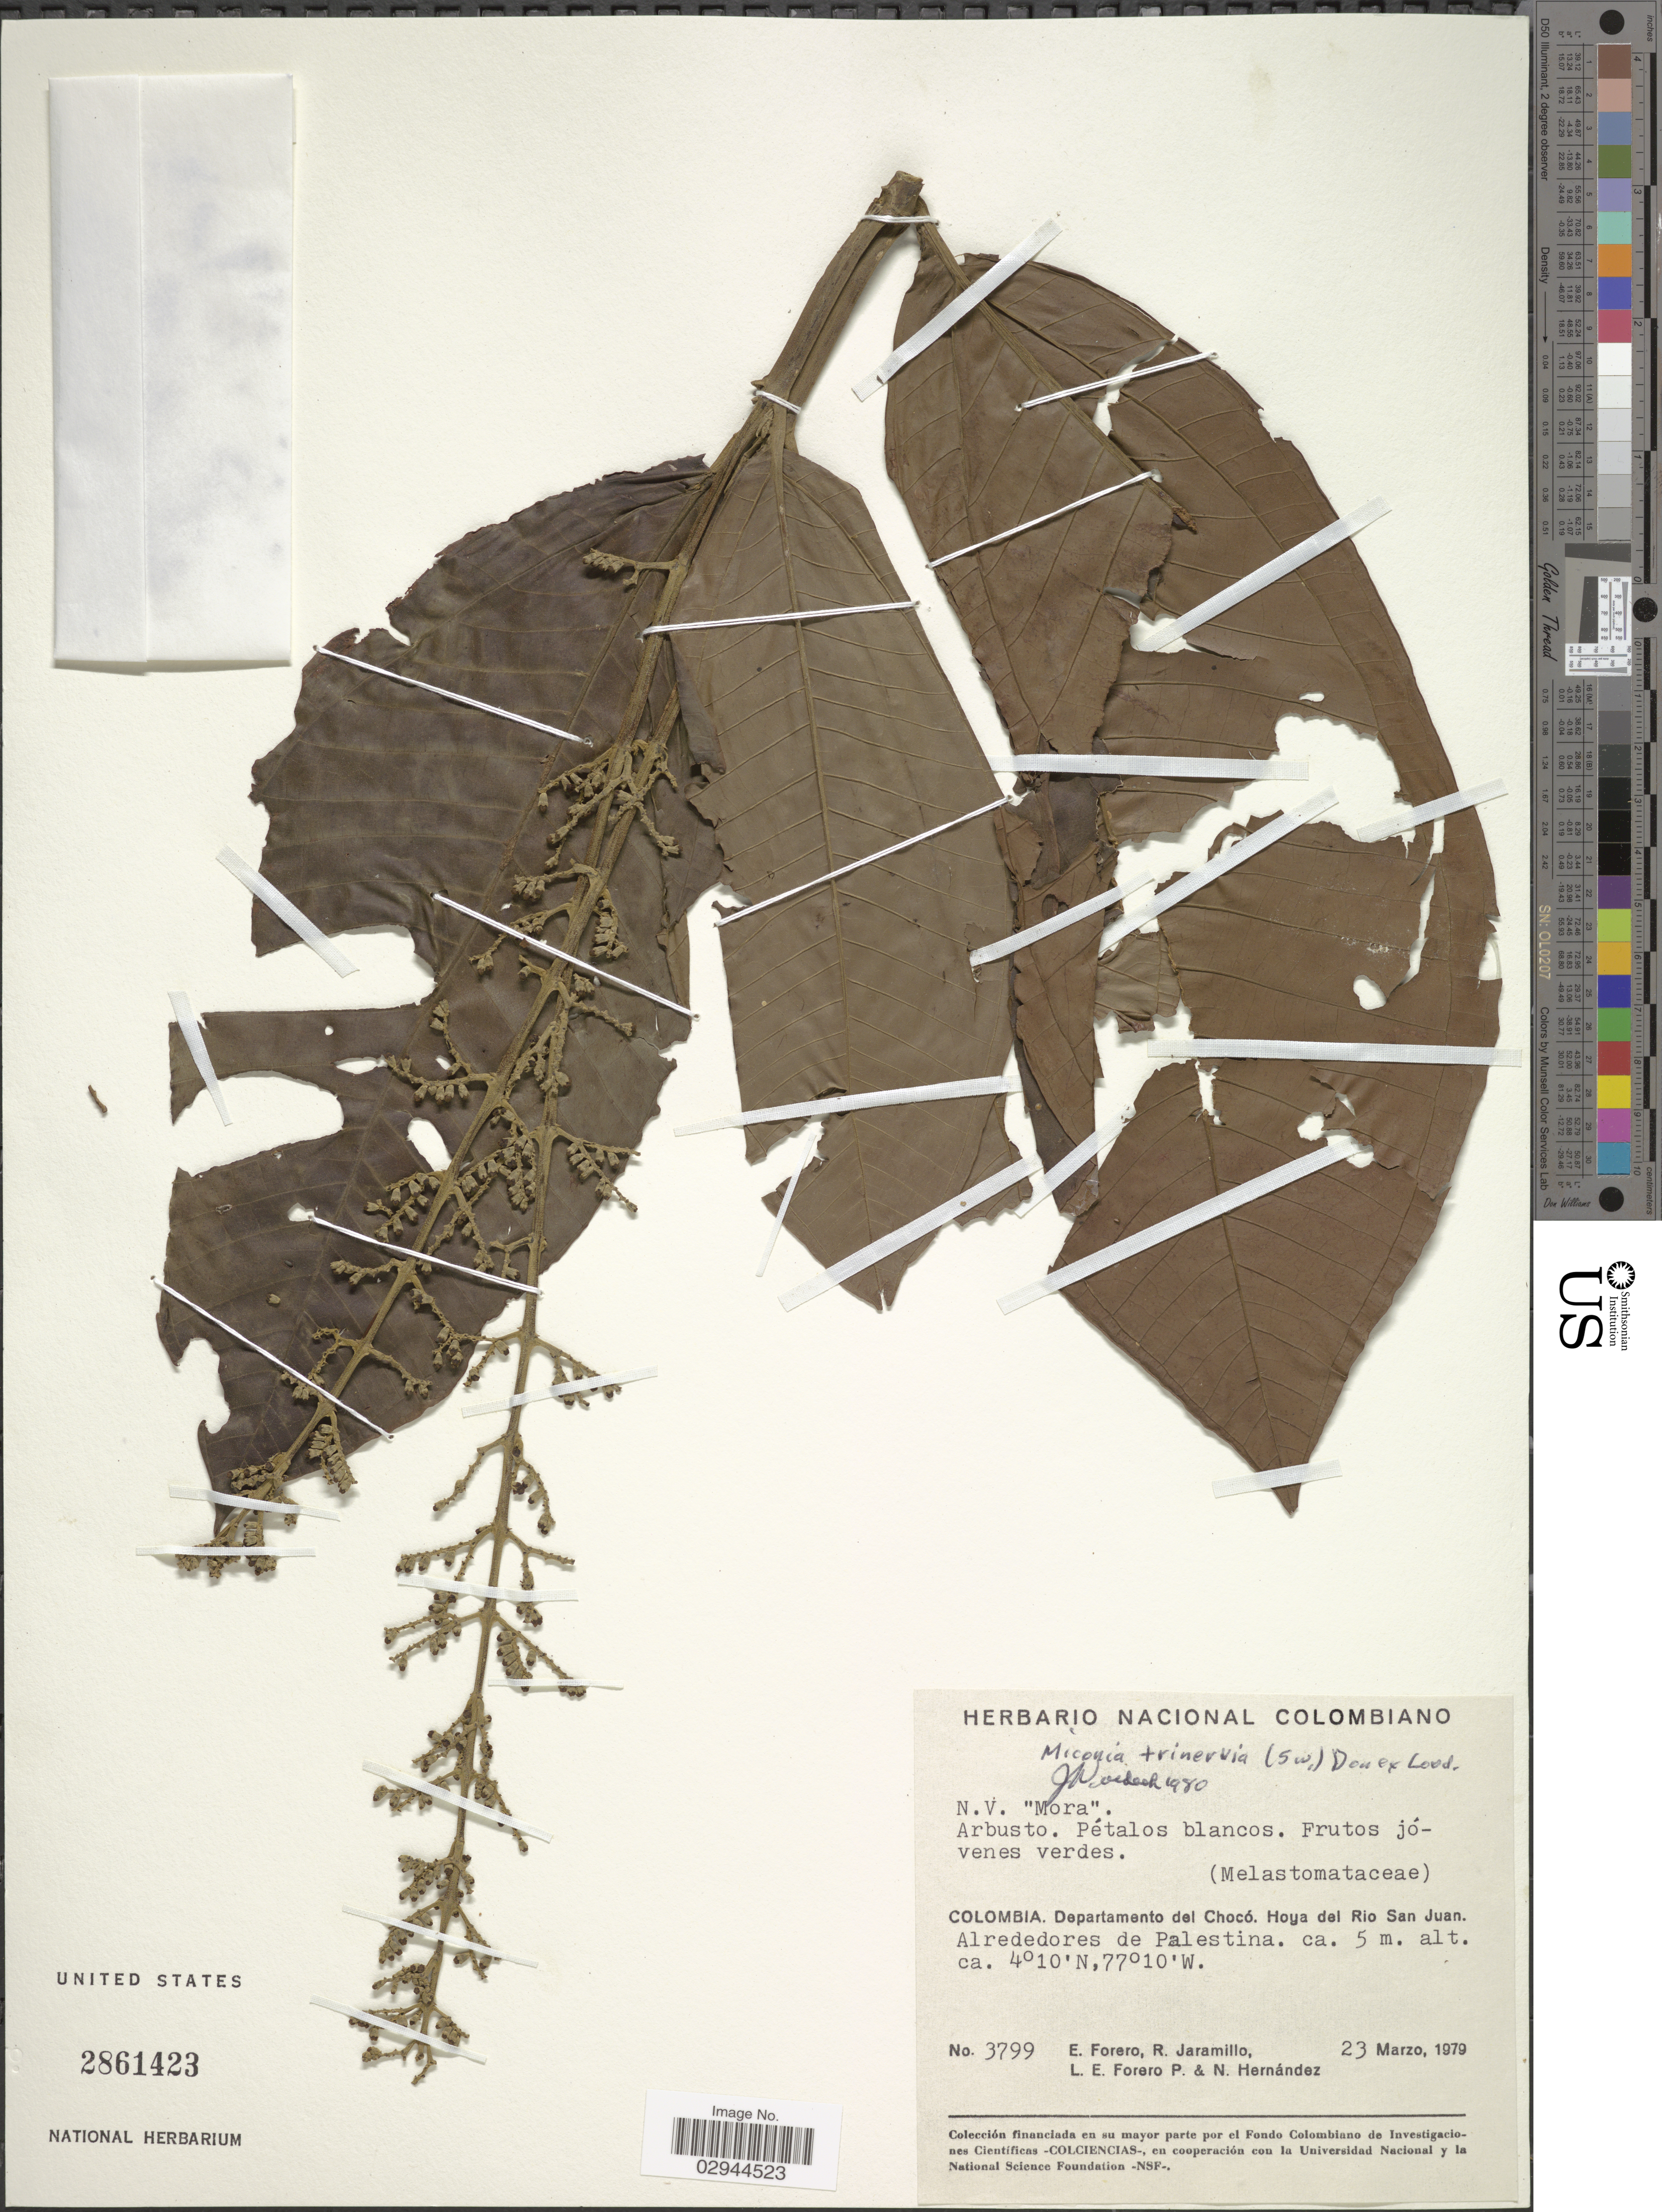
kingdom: Plantae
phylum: Tracheophyta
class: Magnoliopsida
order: Myrtales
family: Melastomataceae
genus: Miconia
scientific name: Miconia trinervia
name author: (Sw.) D. Don ex Loudon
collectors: E. Forero, R. Jaramillo, L. E. Forero & N. Hernandez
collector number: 3799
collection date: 1979-03-23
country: Colombia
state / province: Chocó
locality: Departamento del Chocó, Hoya del Rio San Juan, Alrededores de Palestina.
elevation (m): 5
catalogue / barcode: US 2861423